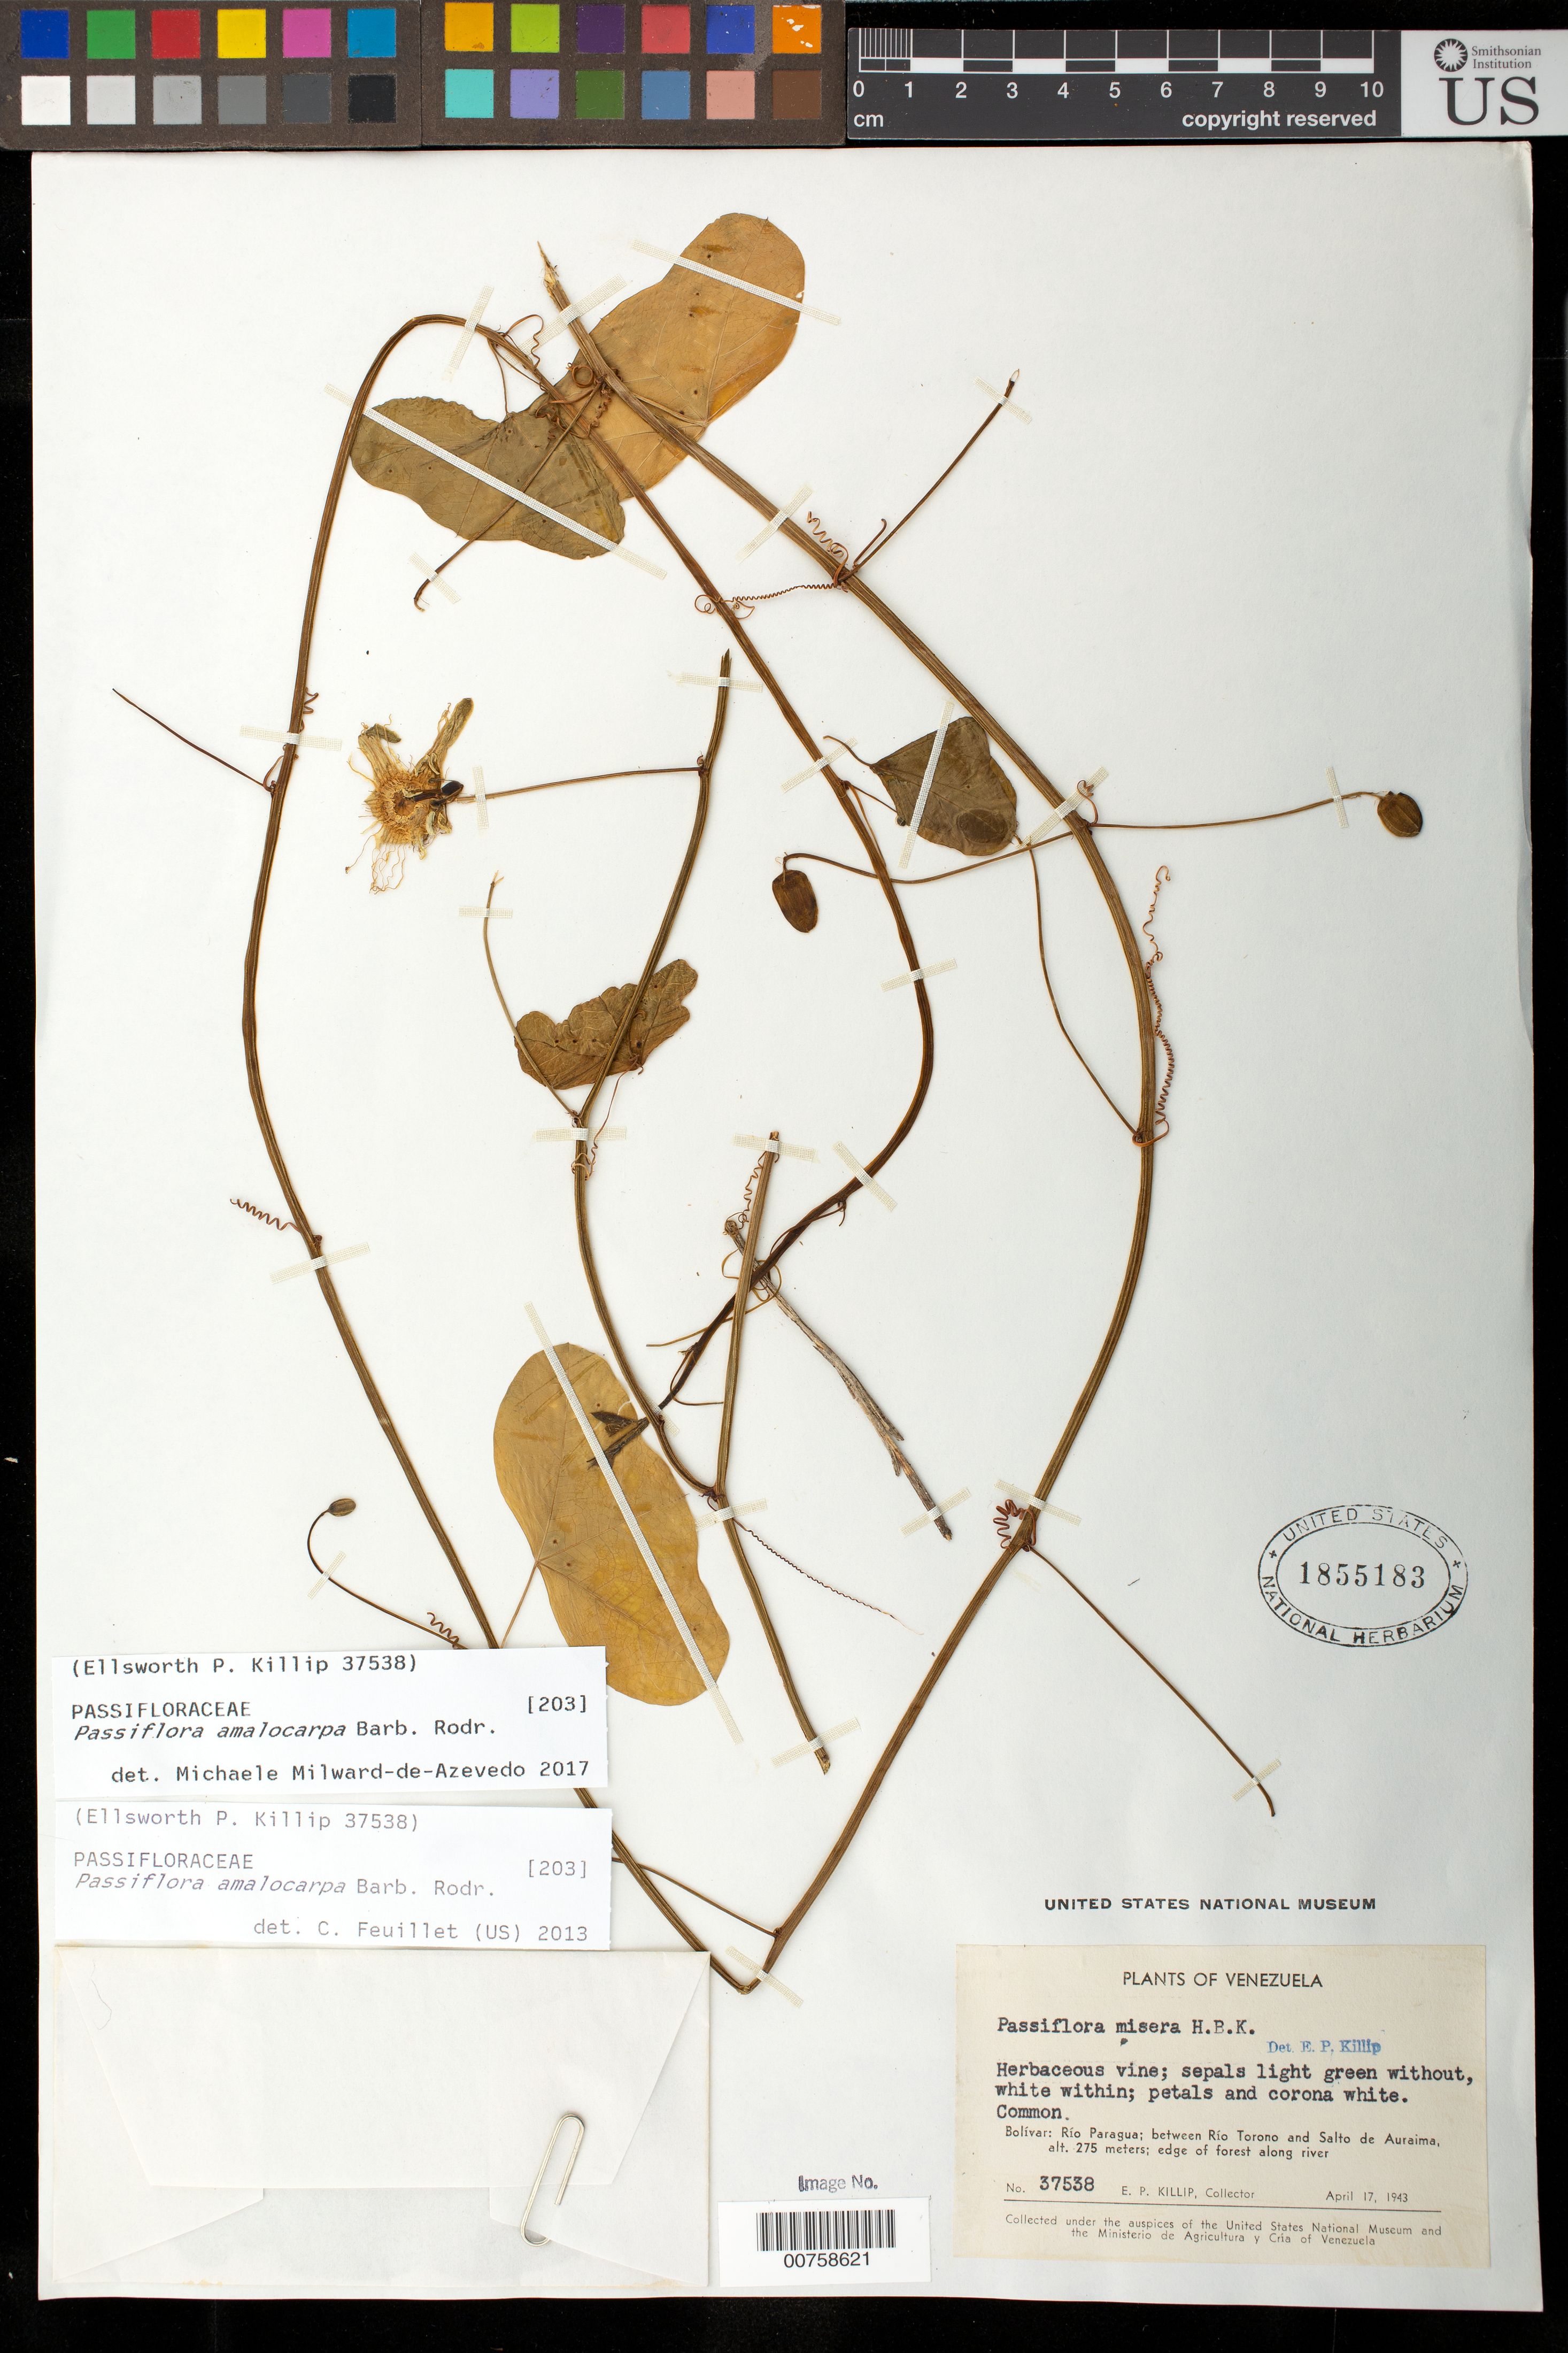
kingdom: Plantae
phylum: Tracheophyta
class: Magnoliopsida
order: Malpighiales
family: Passifloraceae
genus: Passiflora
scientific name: Passiflora amalocarpa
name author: Barb. Rodr.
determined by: Azevedo, M. A. Milward de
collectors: E. P. Killip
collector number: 37538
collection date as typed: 17-Apr-43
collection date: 1943-04-17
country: Venezuela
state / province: Bolívar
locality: Río Paragua, between Río Torono and Salto de Auraima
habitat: Edge of forest, along river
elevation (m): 275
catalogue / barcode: US 1855183